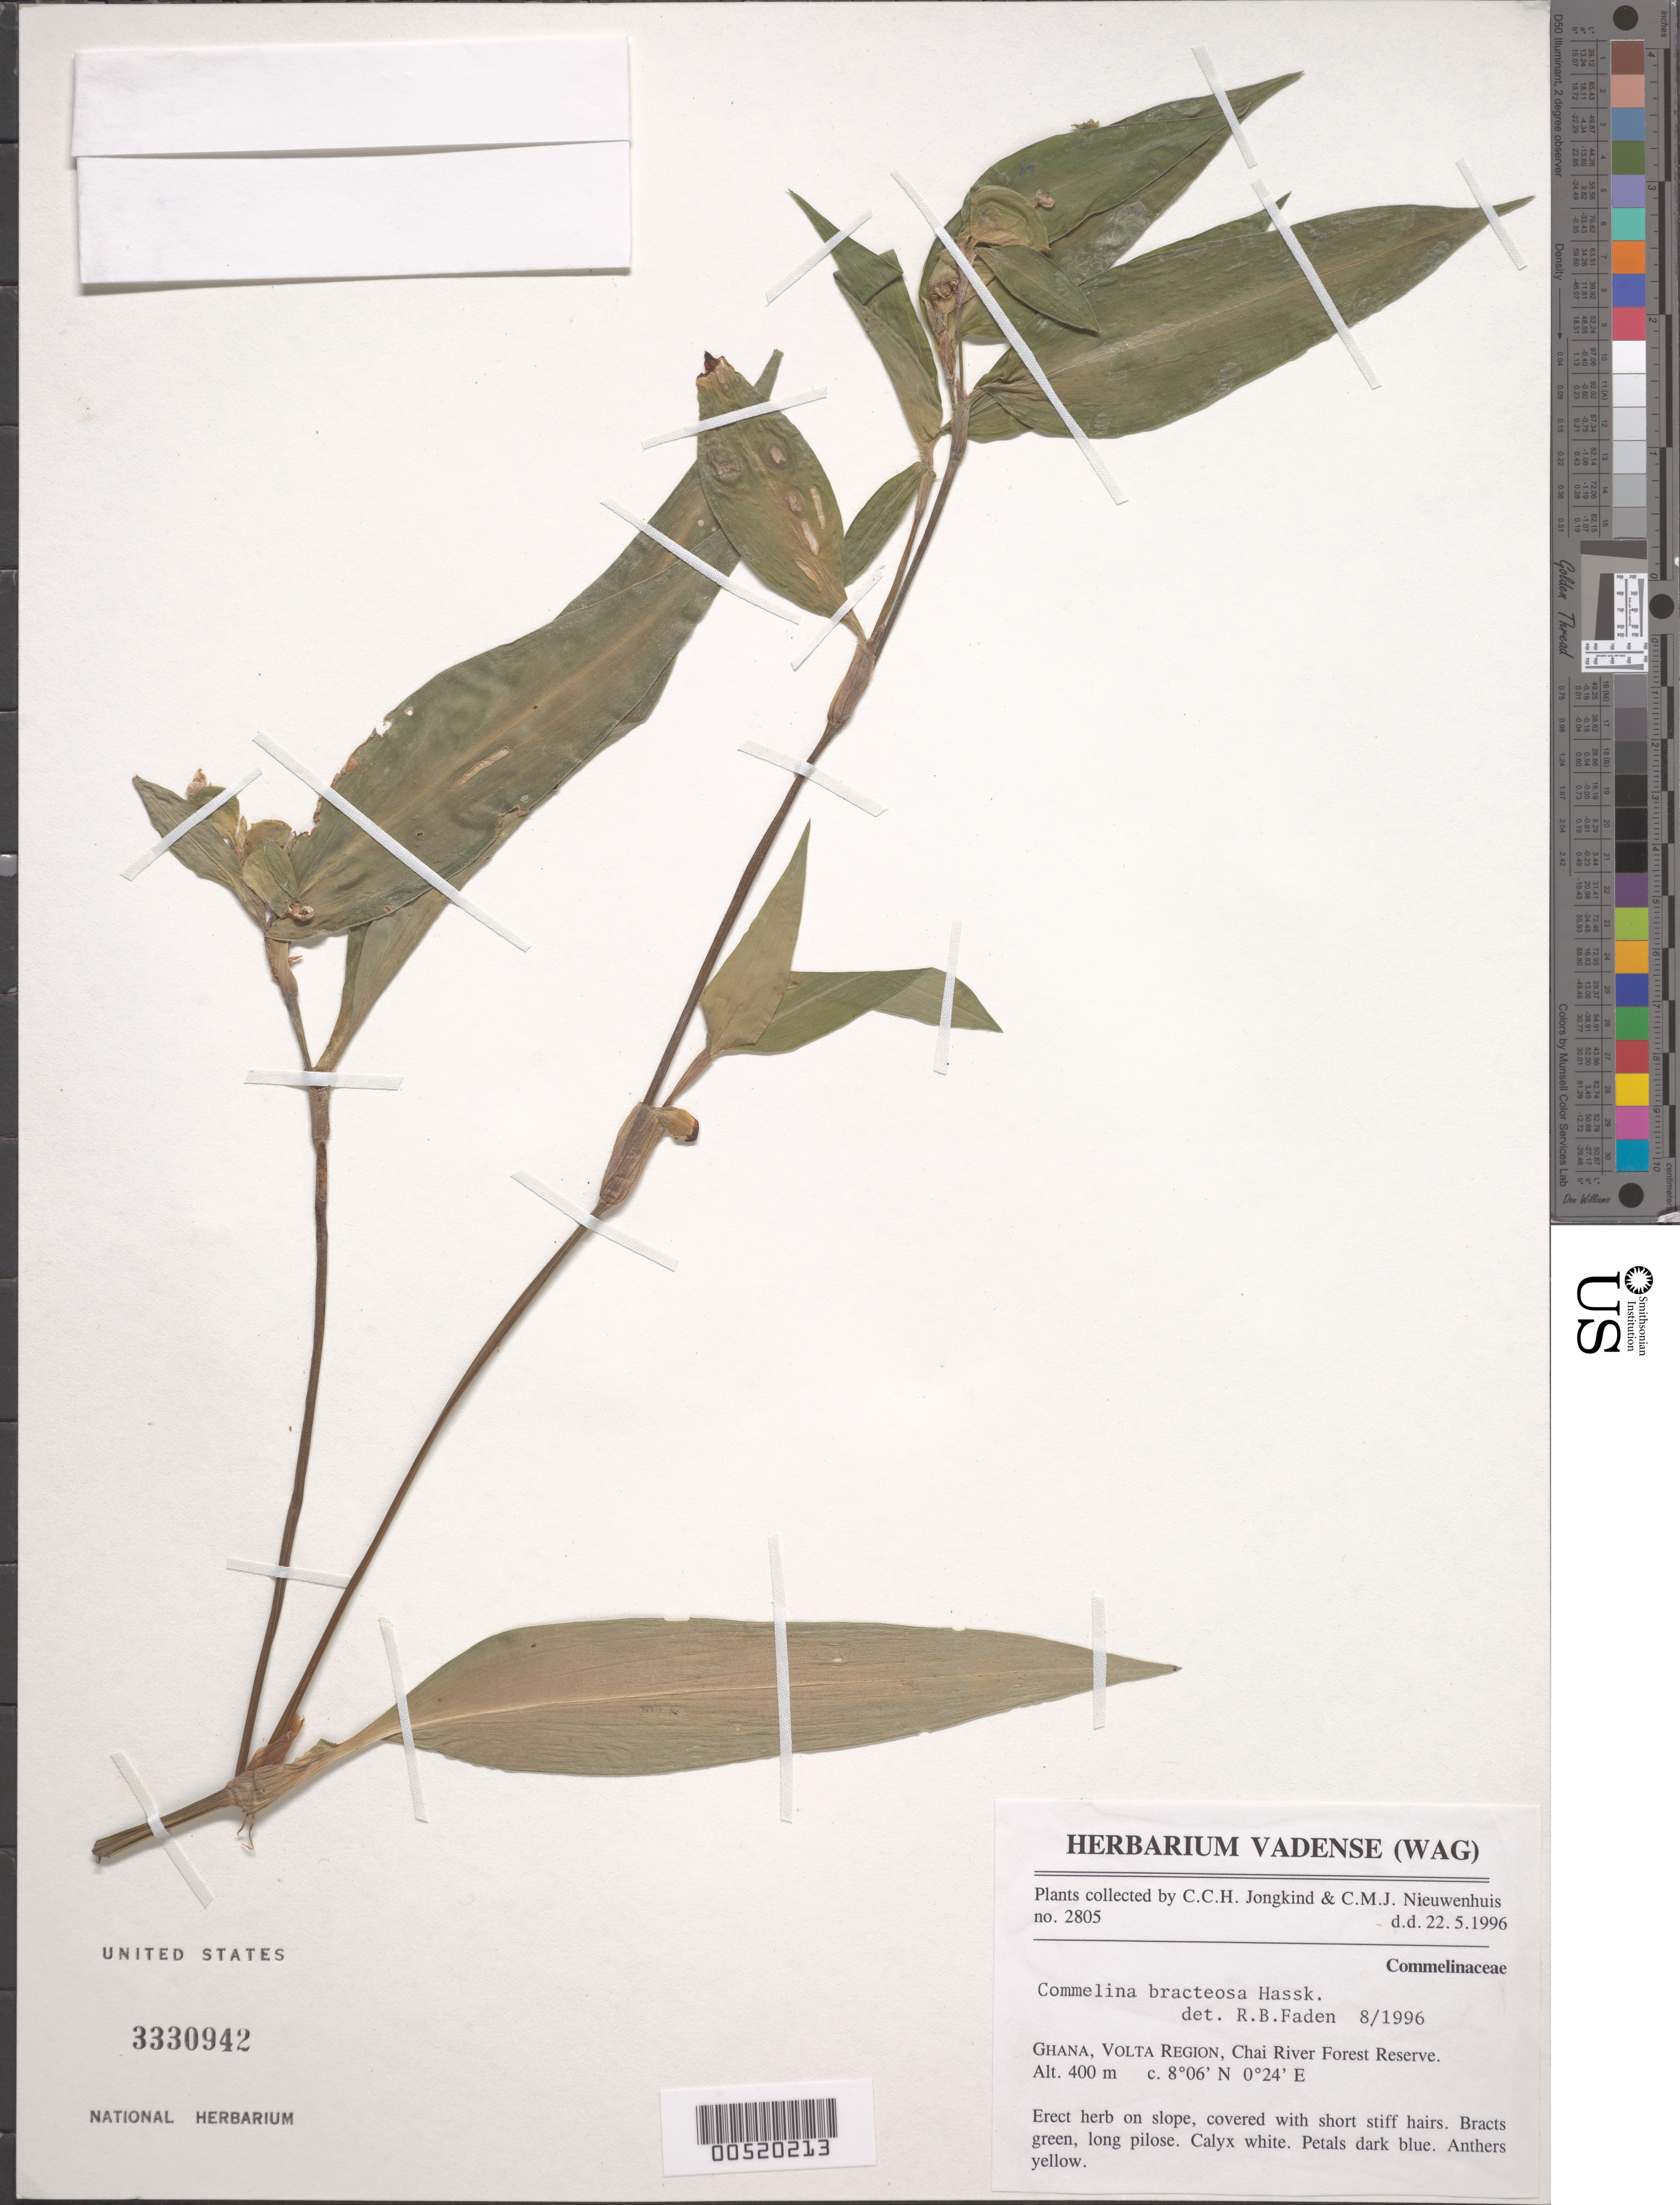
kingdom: Plantae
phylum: Tracheophyta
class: Liliopsida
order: Commelinales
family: Commelinaceae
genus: Commelina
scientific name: Commelina bracteosa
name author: Hassk.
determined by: Faden, Robert B., (US), Smithsonian Institution - National Museum of Natural History (UNITED STATES)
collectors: C. C. Jongkind & C. Nieuwenhuis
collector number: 2805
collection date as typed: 22 May 1996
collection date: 1996-05-22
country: Ghana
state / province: Volta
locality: Chai river forest reserve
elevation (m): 400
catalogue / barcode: US 3330942